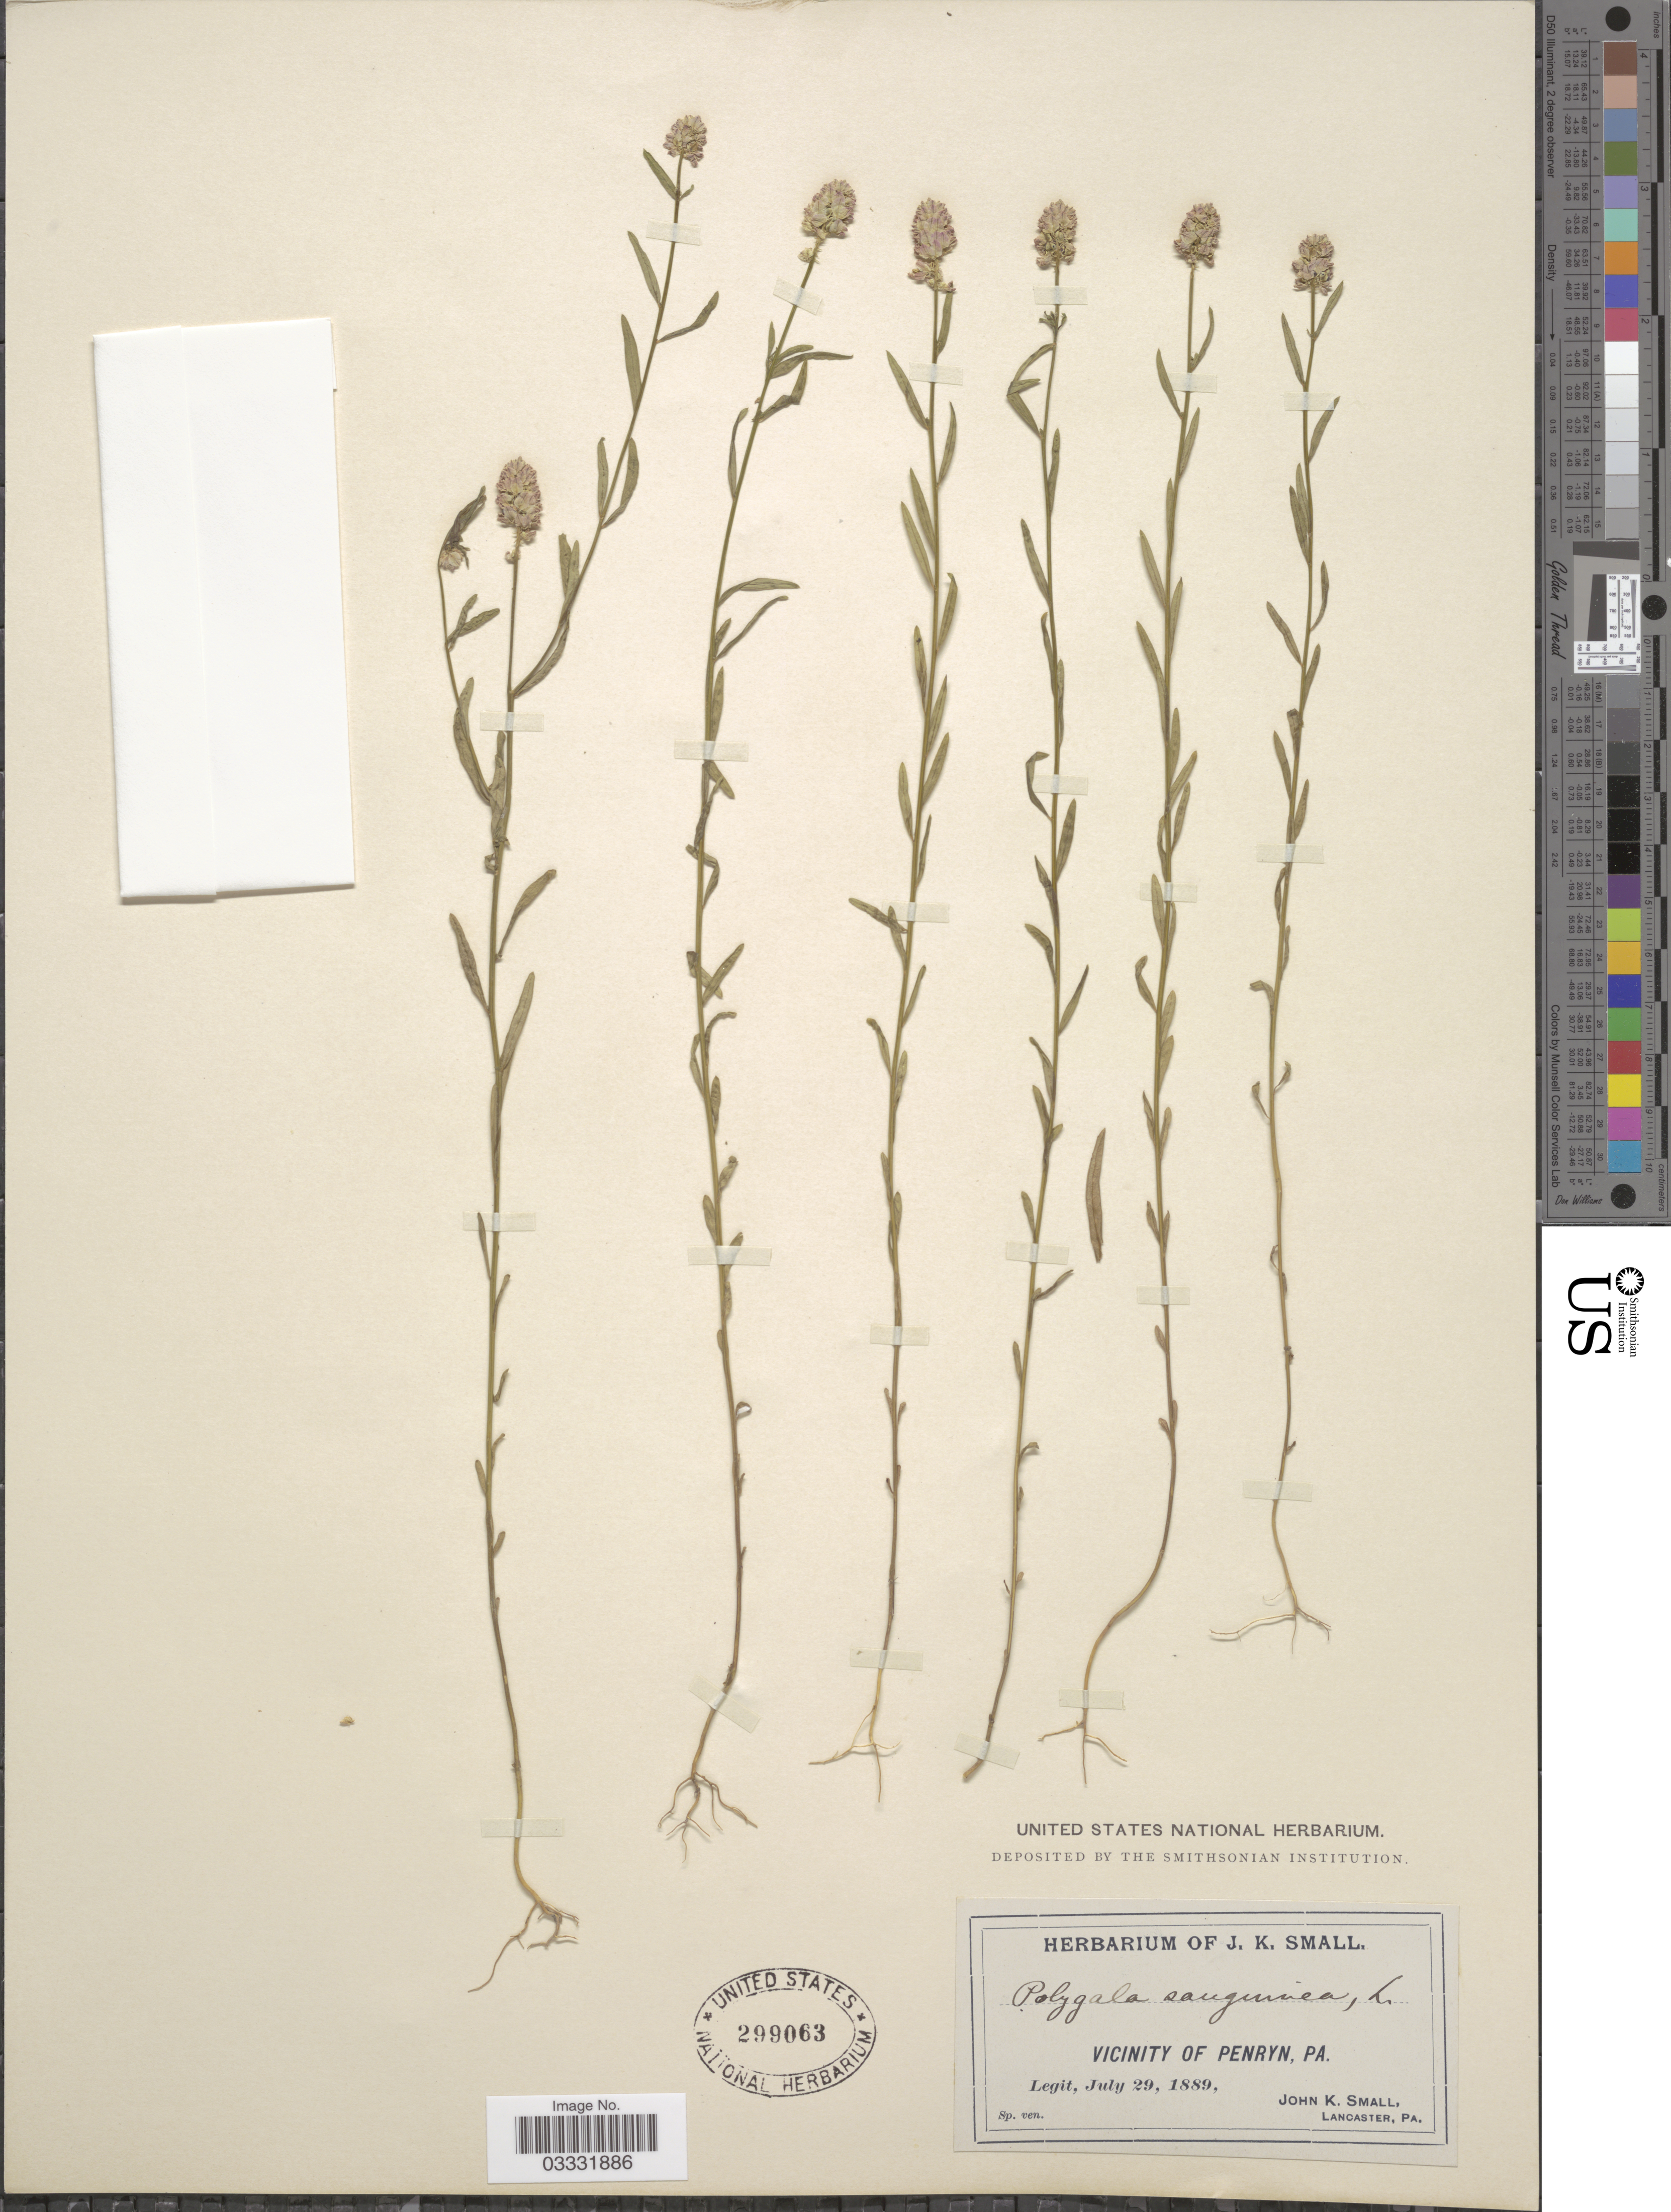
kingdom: Plantae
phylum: Tracheophyta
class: Magnoliopsida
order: Fabales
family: Polygalaceae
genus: Polygala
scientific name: Polygala sanguinea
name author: L.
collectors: J. K. Small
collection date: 1889-07-29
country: United States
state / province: Pennsylvania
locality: Vicinity of Penryn.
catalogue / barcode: US 299063